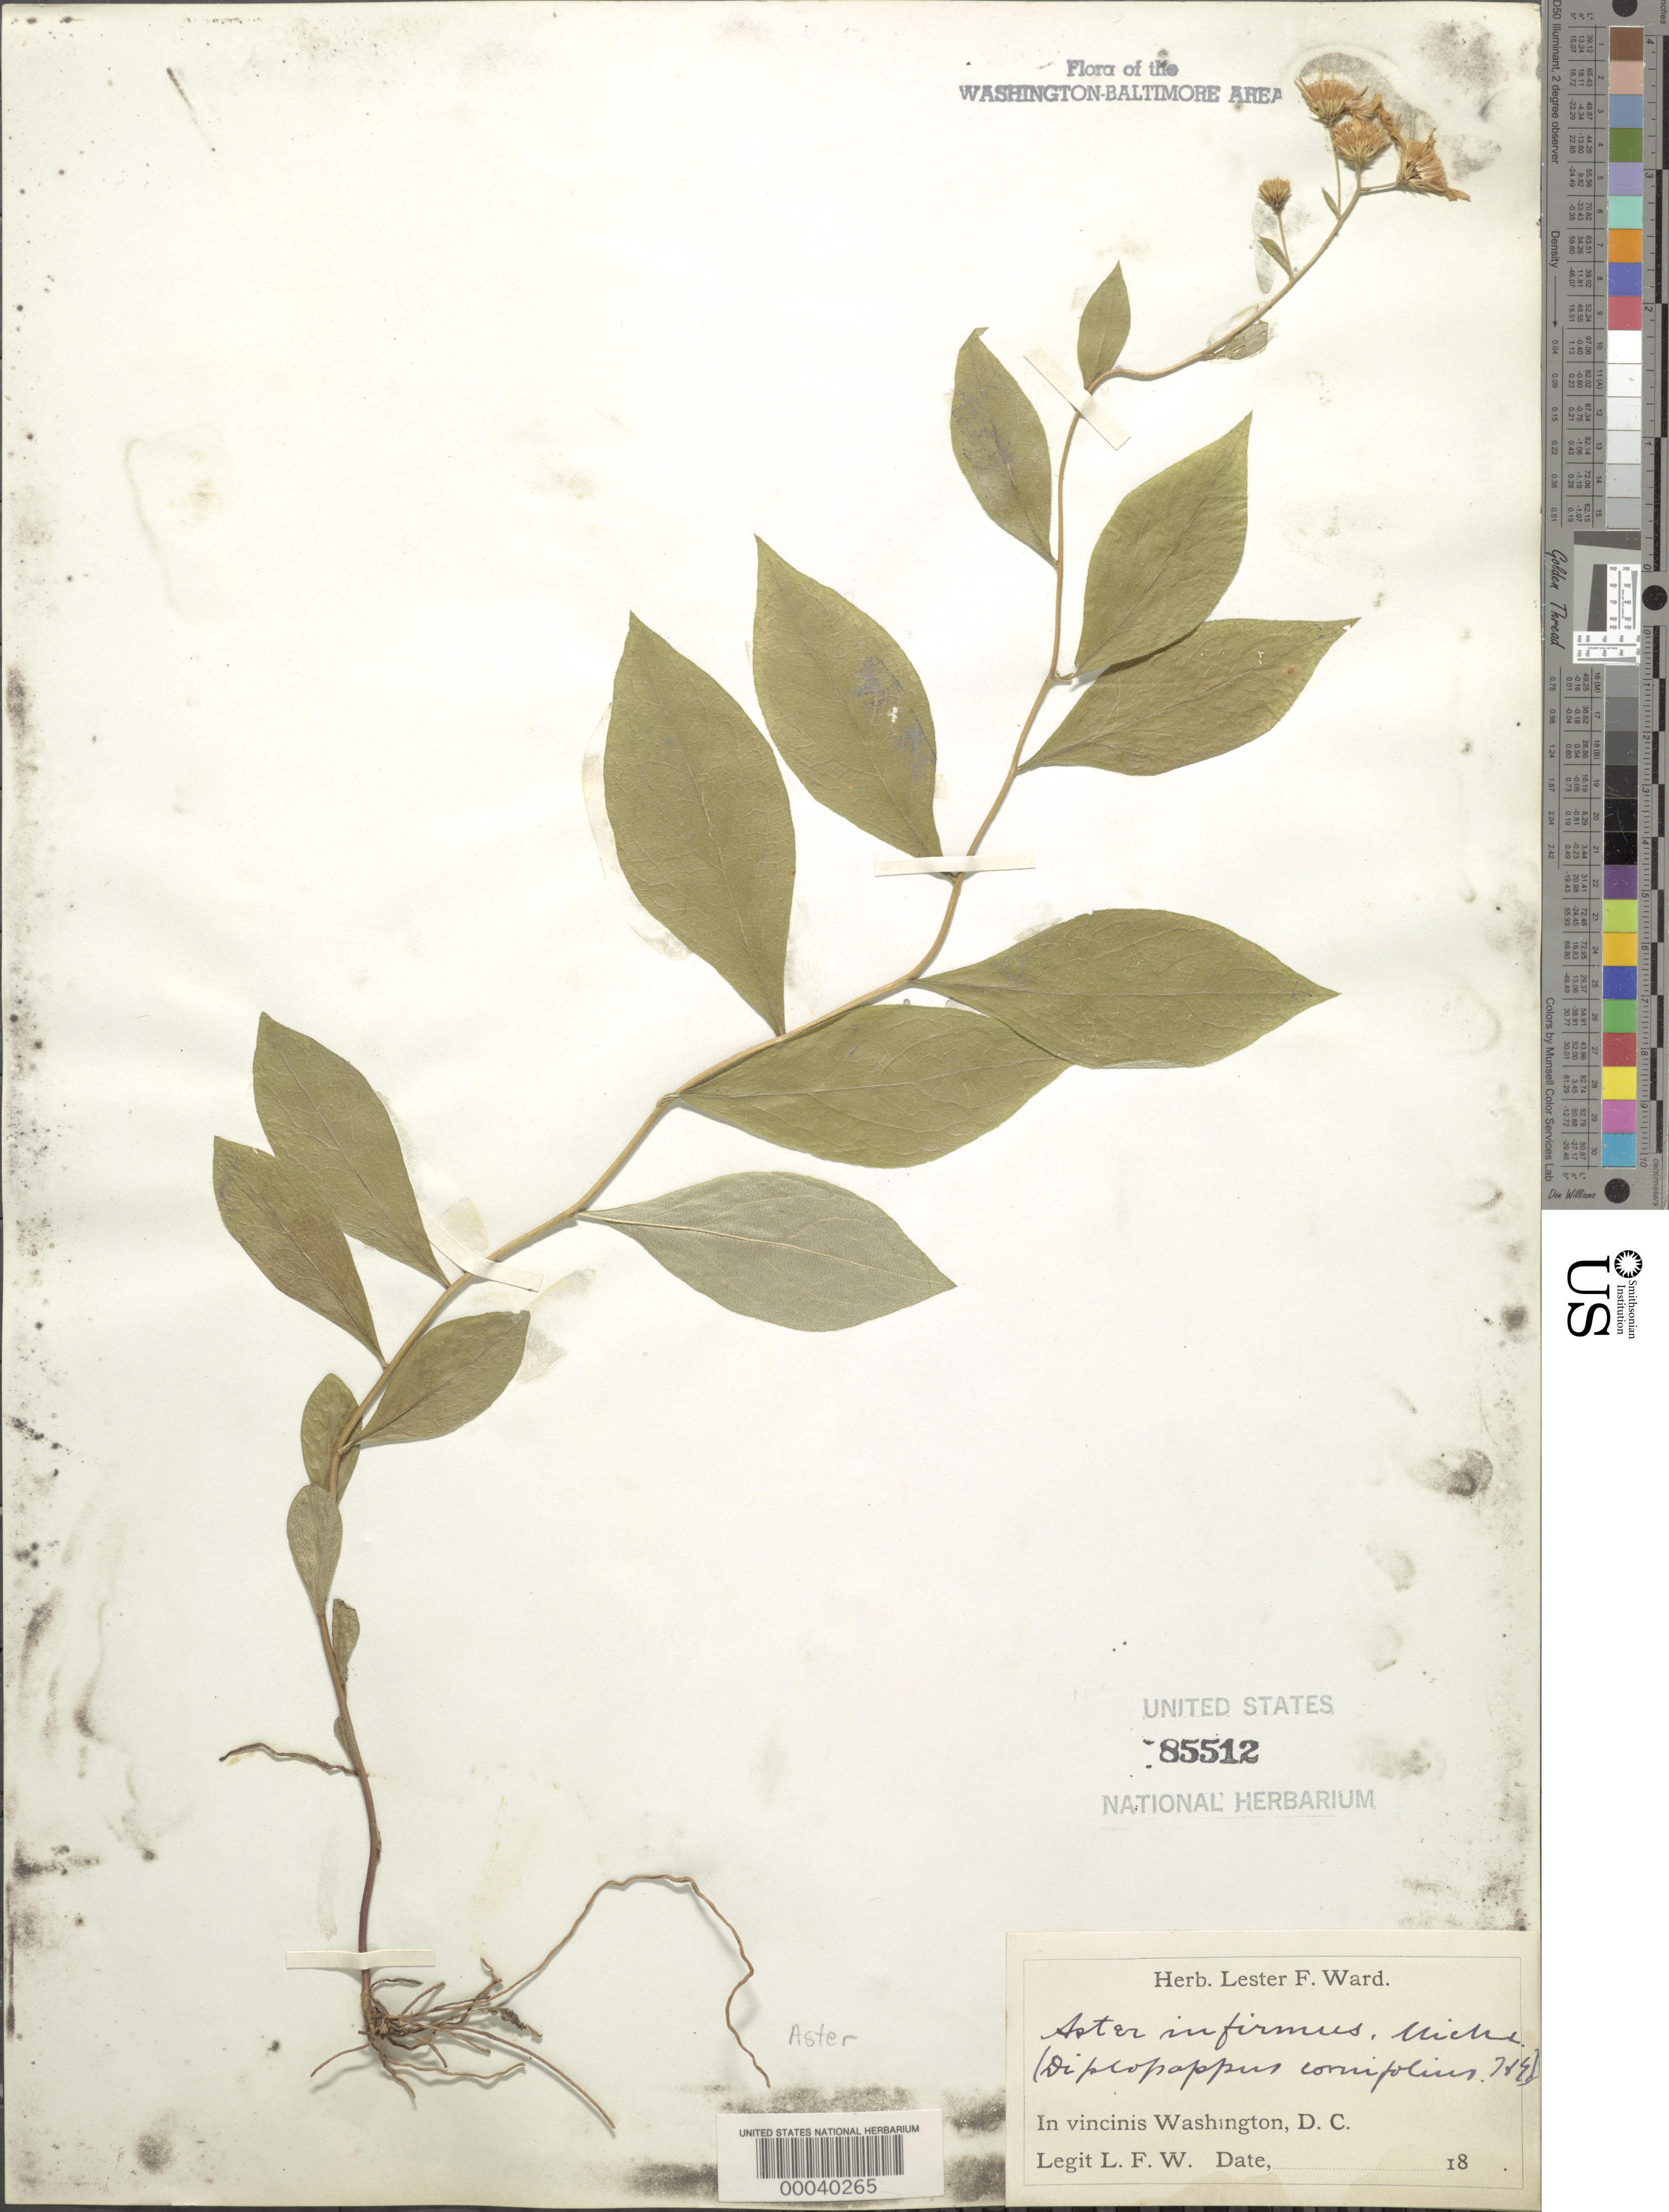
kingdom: Plantae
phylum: Tracheophyta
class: Magnoliopsida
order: Asterales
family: Asteraceae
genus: Doellingeria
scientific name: Doellingeria infirma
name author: (Michx.) Greene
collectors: L. F. Ward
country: United States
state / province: District of Columbia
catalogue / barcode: US 85512